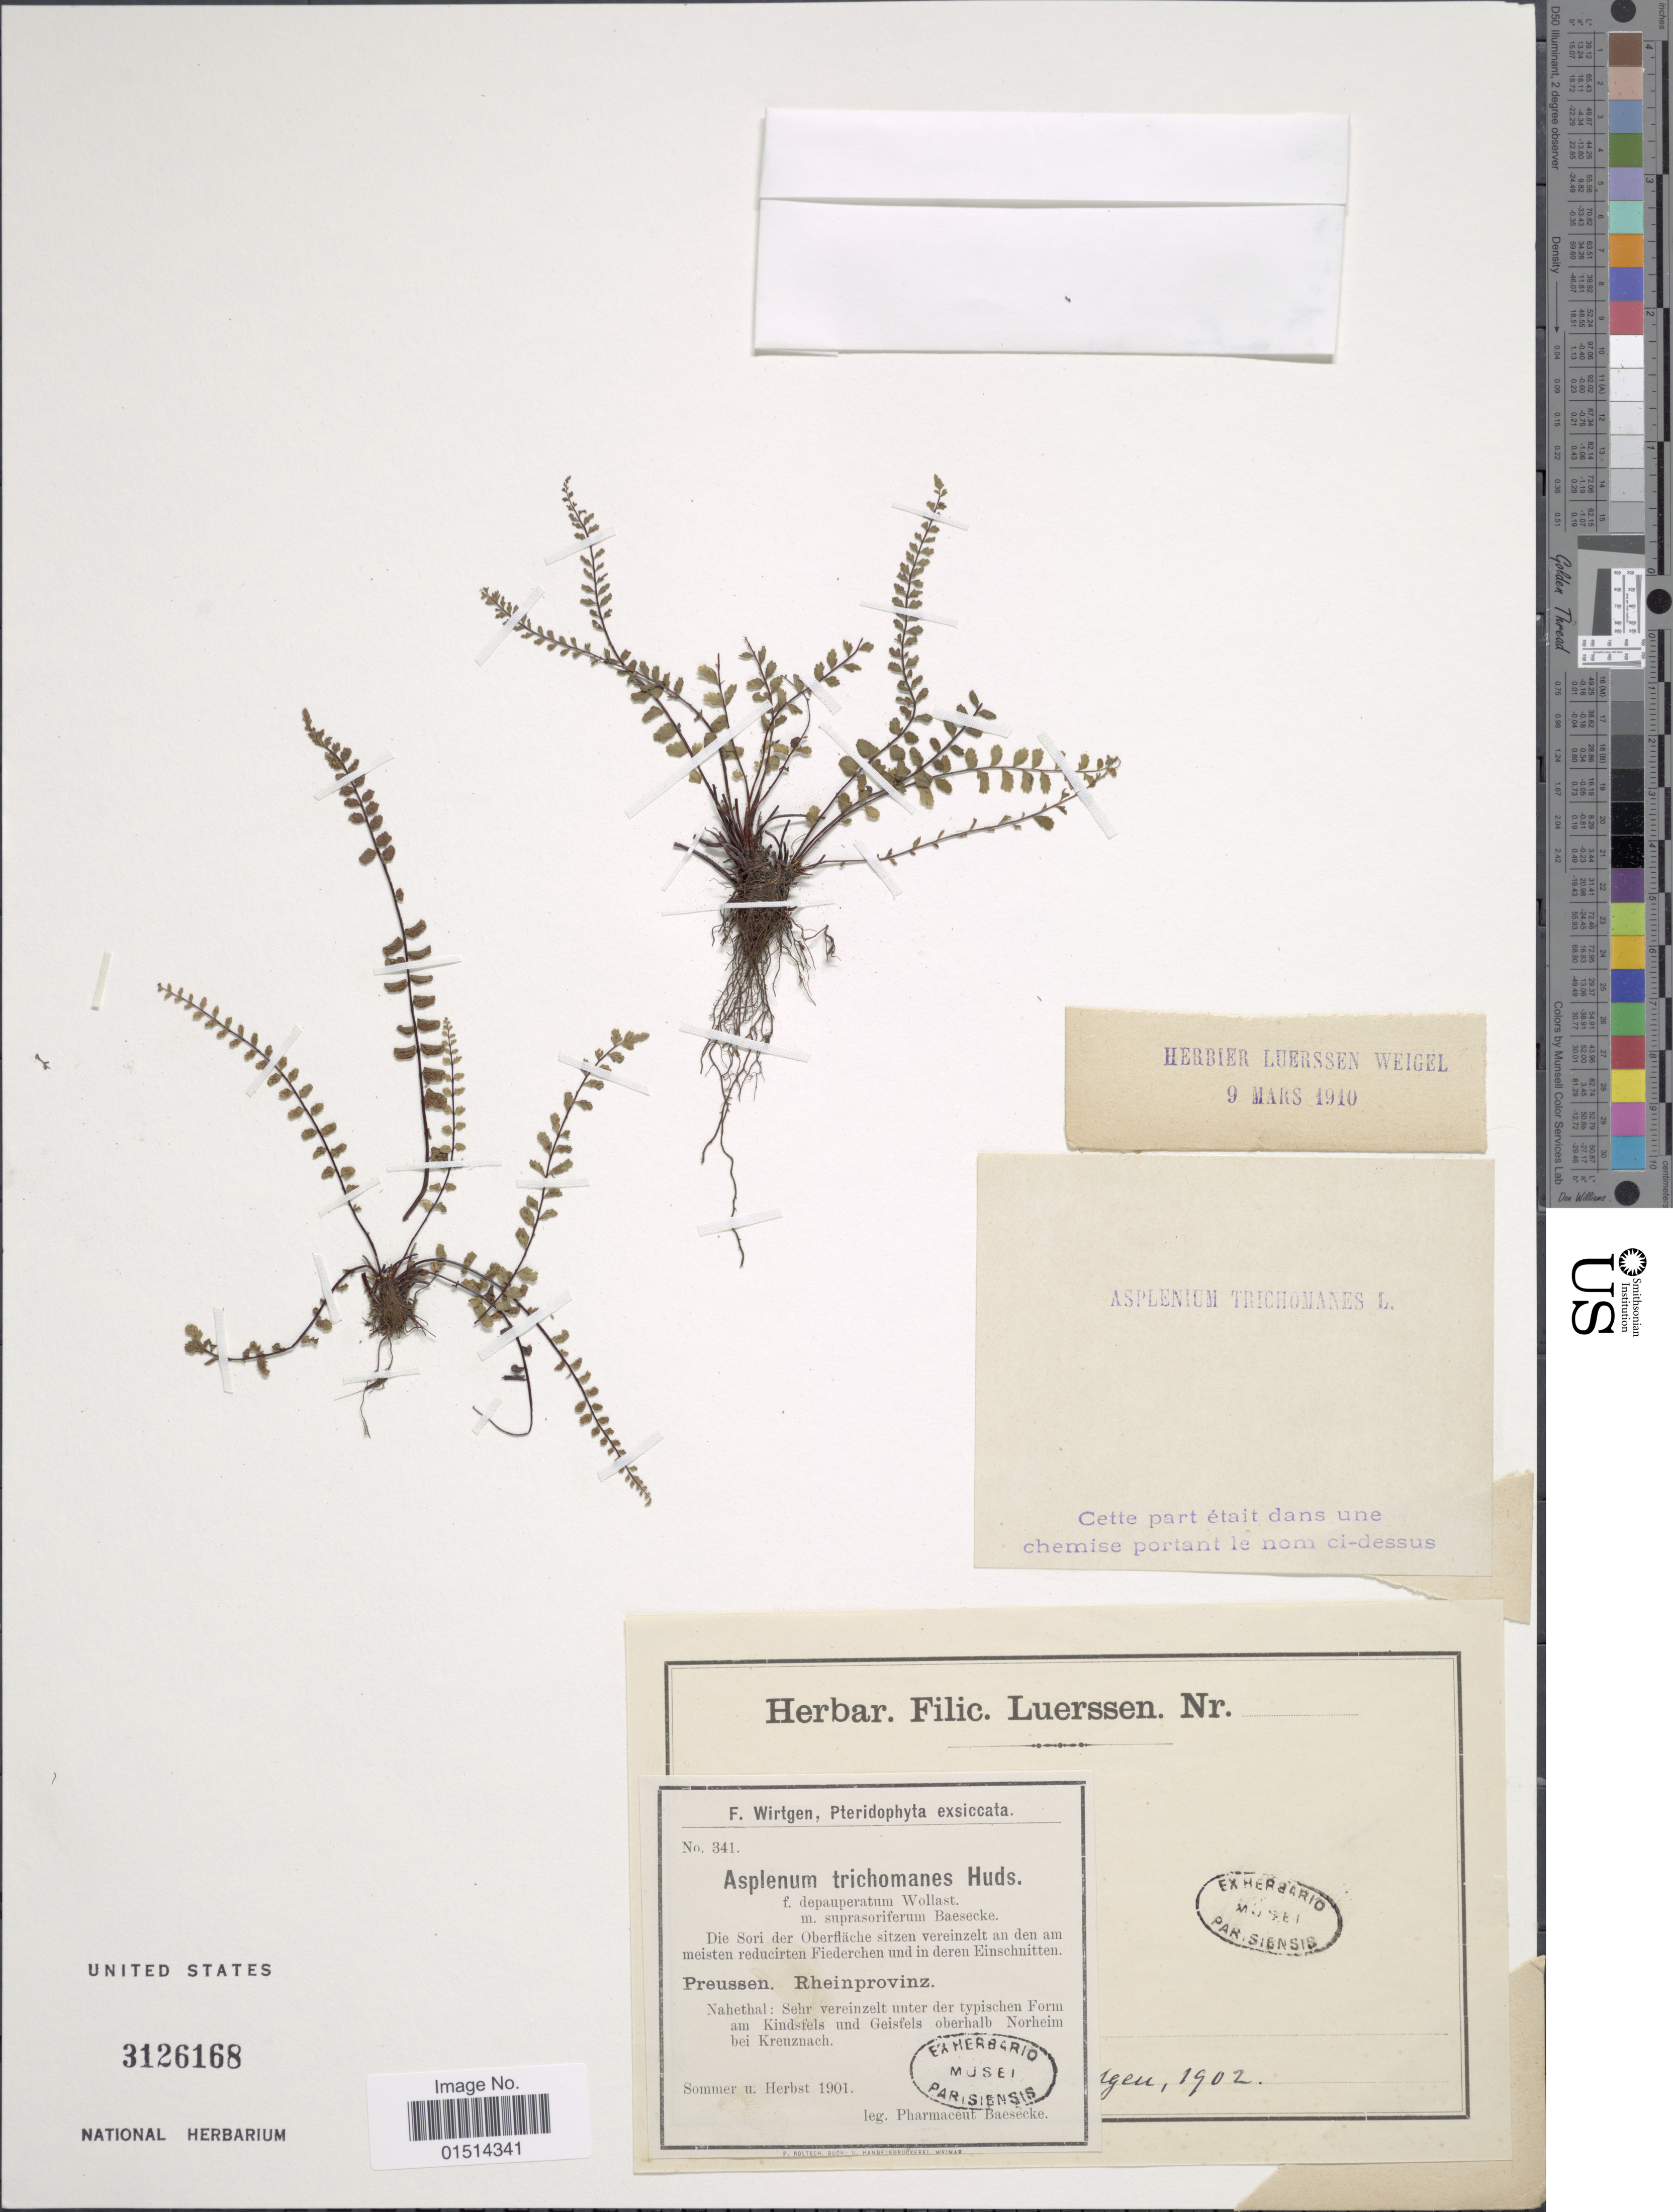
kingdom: Plantae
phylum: Tracheophyta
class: Polypodiopsida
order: Polypodiales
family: Aspleniaceae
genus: Asplenium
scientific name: Asplenium trichomanes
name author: L.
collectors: Baesecke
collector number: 341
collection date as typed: Sommer u. Herbst 1901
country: Germany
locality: Preussen, Rheinprovinz, Nahethal: Sehr vereinzelt unter der typischen Form am Kindsfels und Geisfels oberhalb Norheim bei Kreuznach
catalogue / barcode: US 3126168